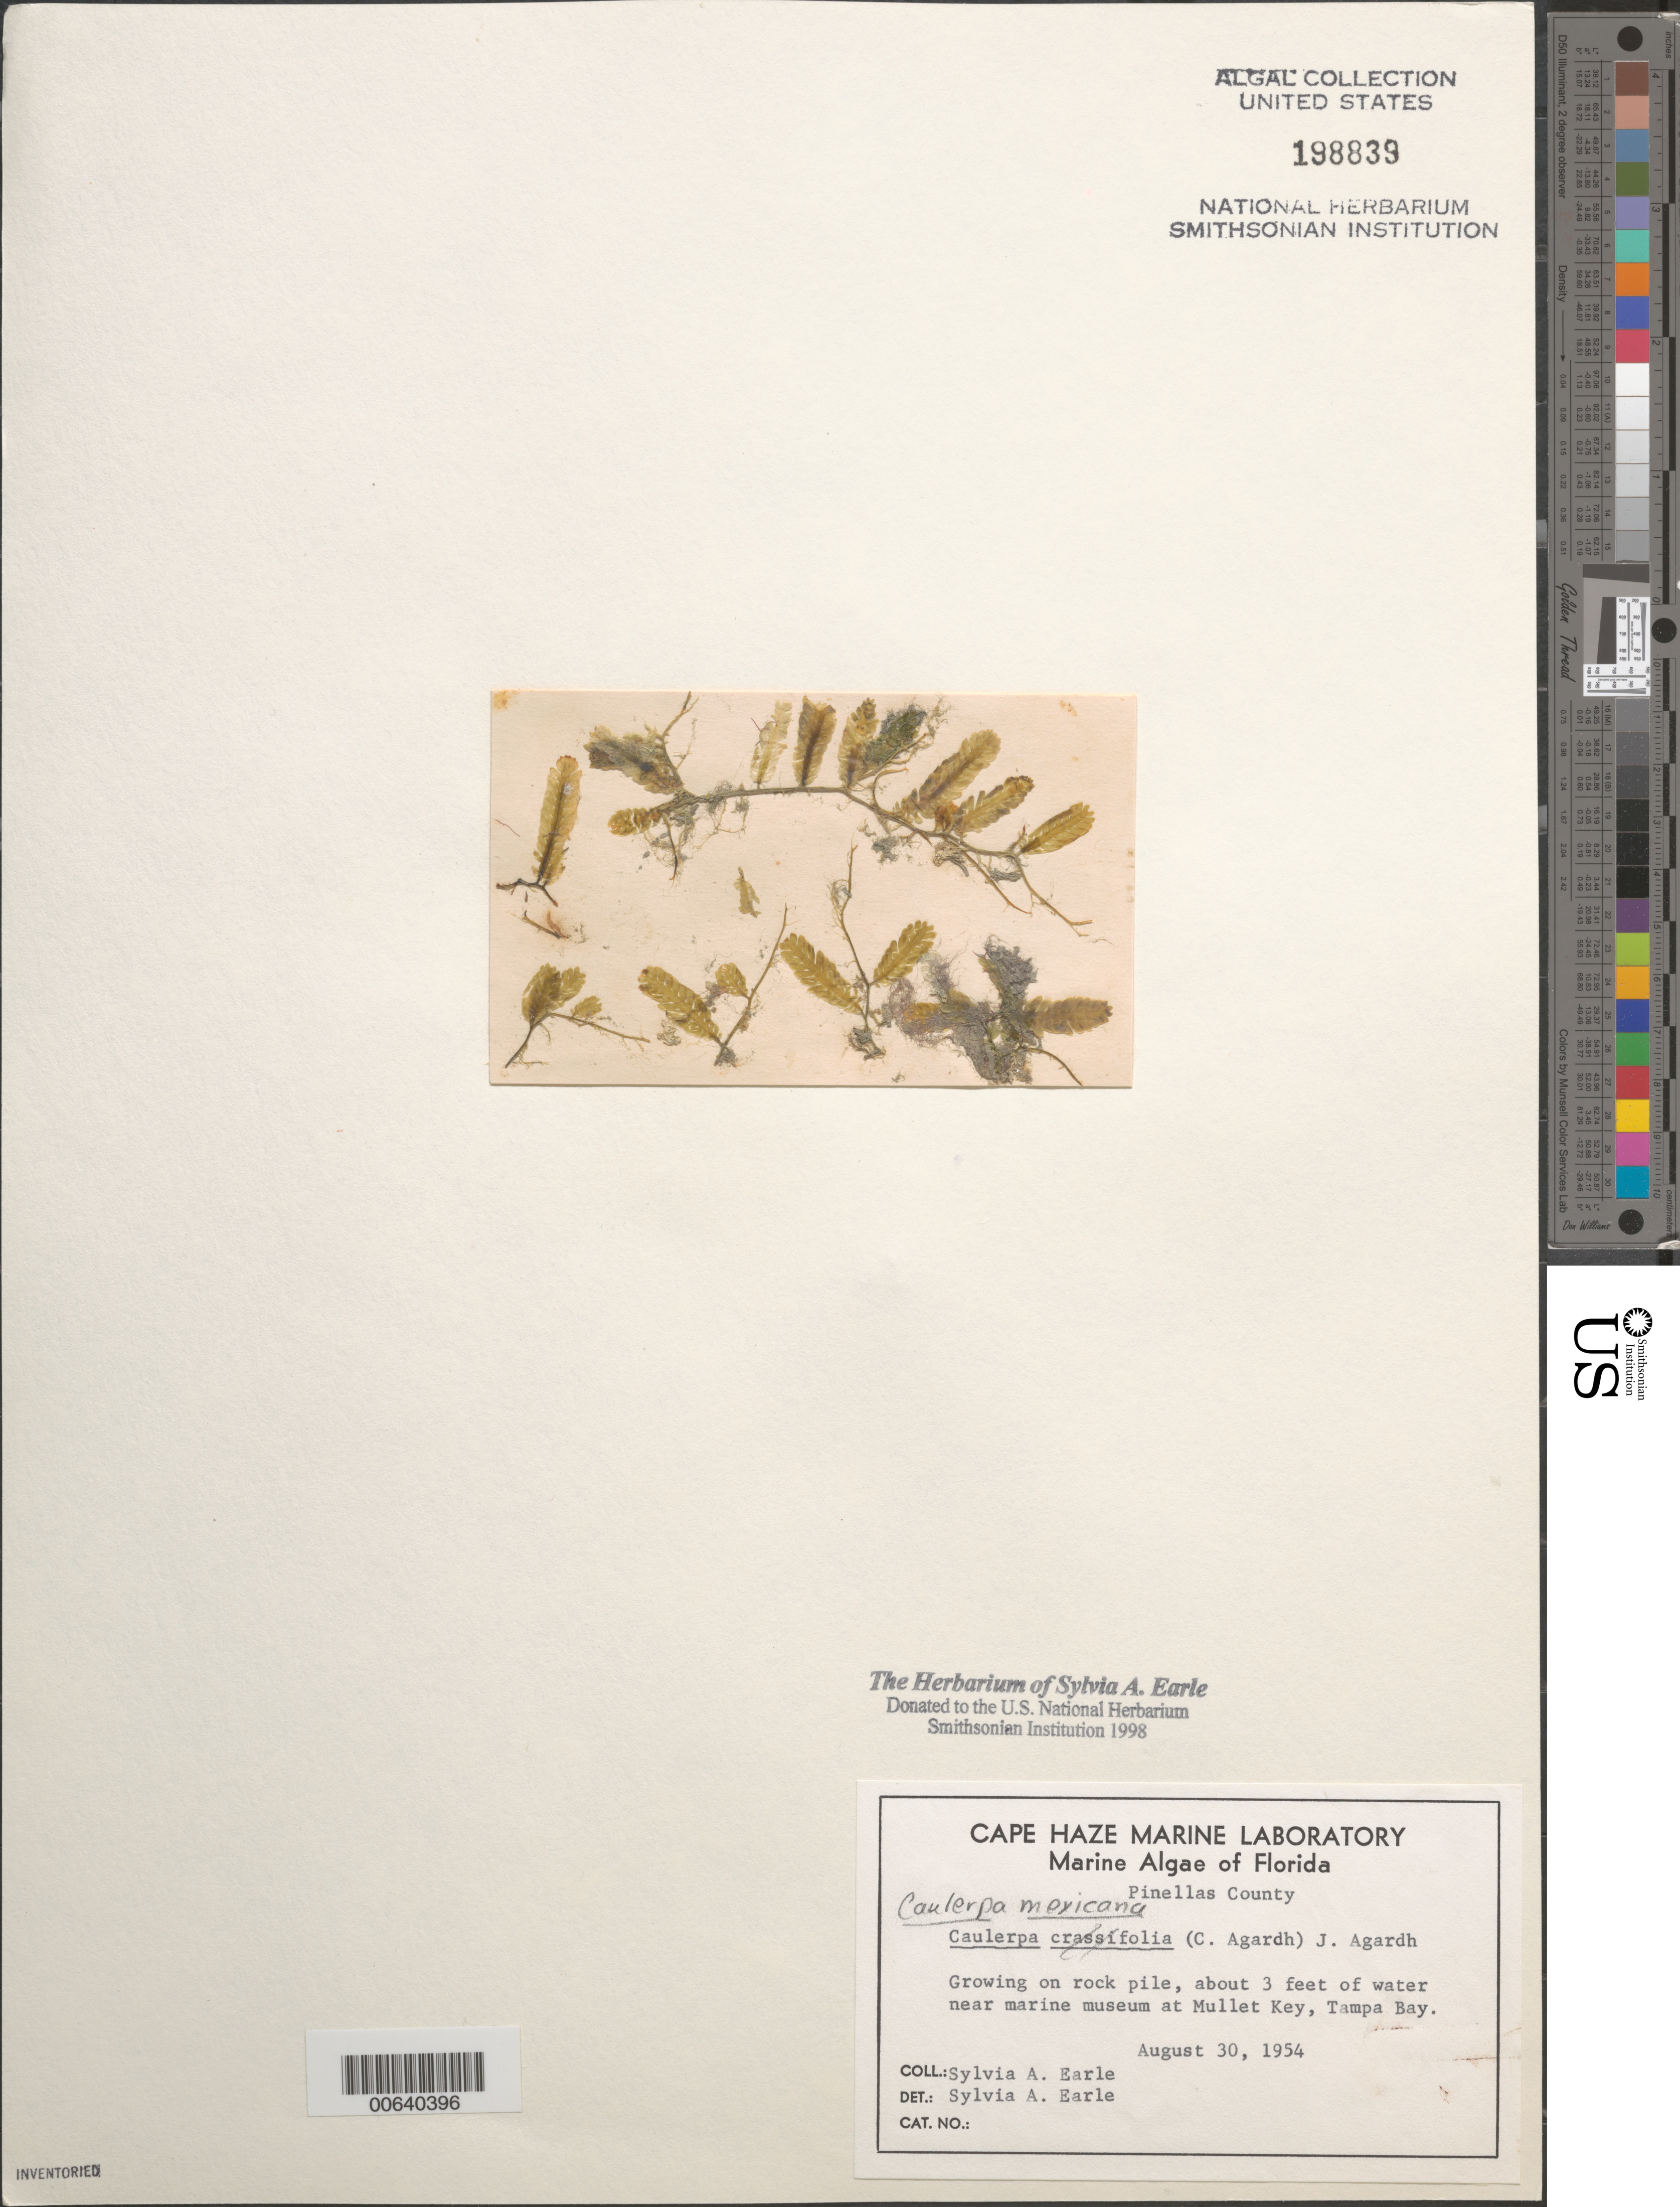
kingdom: Plantae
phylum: Chlorophyta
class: Ulvophyceae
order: Bryopsidales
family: Caulerpaceae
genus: Caulerpa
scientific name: Caulerpa mexicana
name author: Sond. ex Kütz.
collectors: S. A. Earle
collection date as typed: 30 Aug 1954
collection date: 1954-08-30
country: United States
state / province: Florida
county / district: Pinellas County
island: Mullet Key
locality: Tampa Bay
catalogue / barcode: US 198839